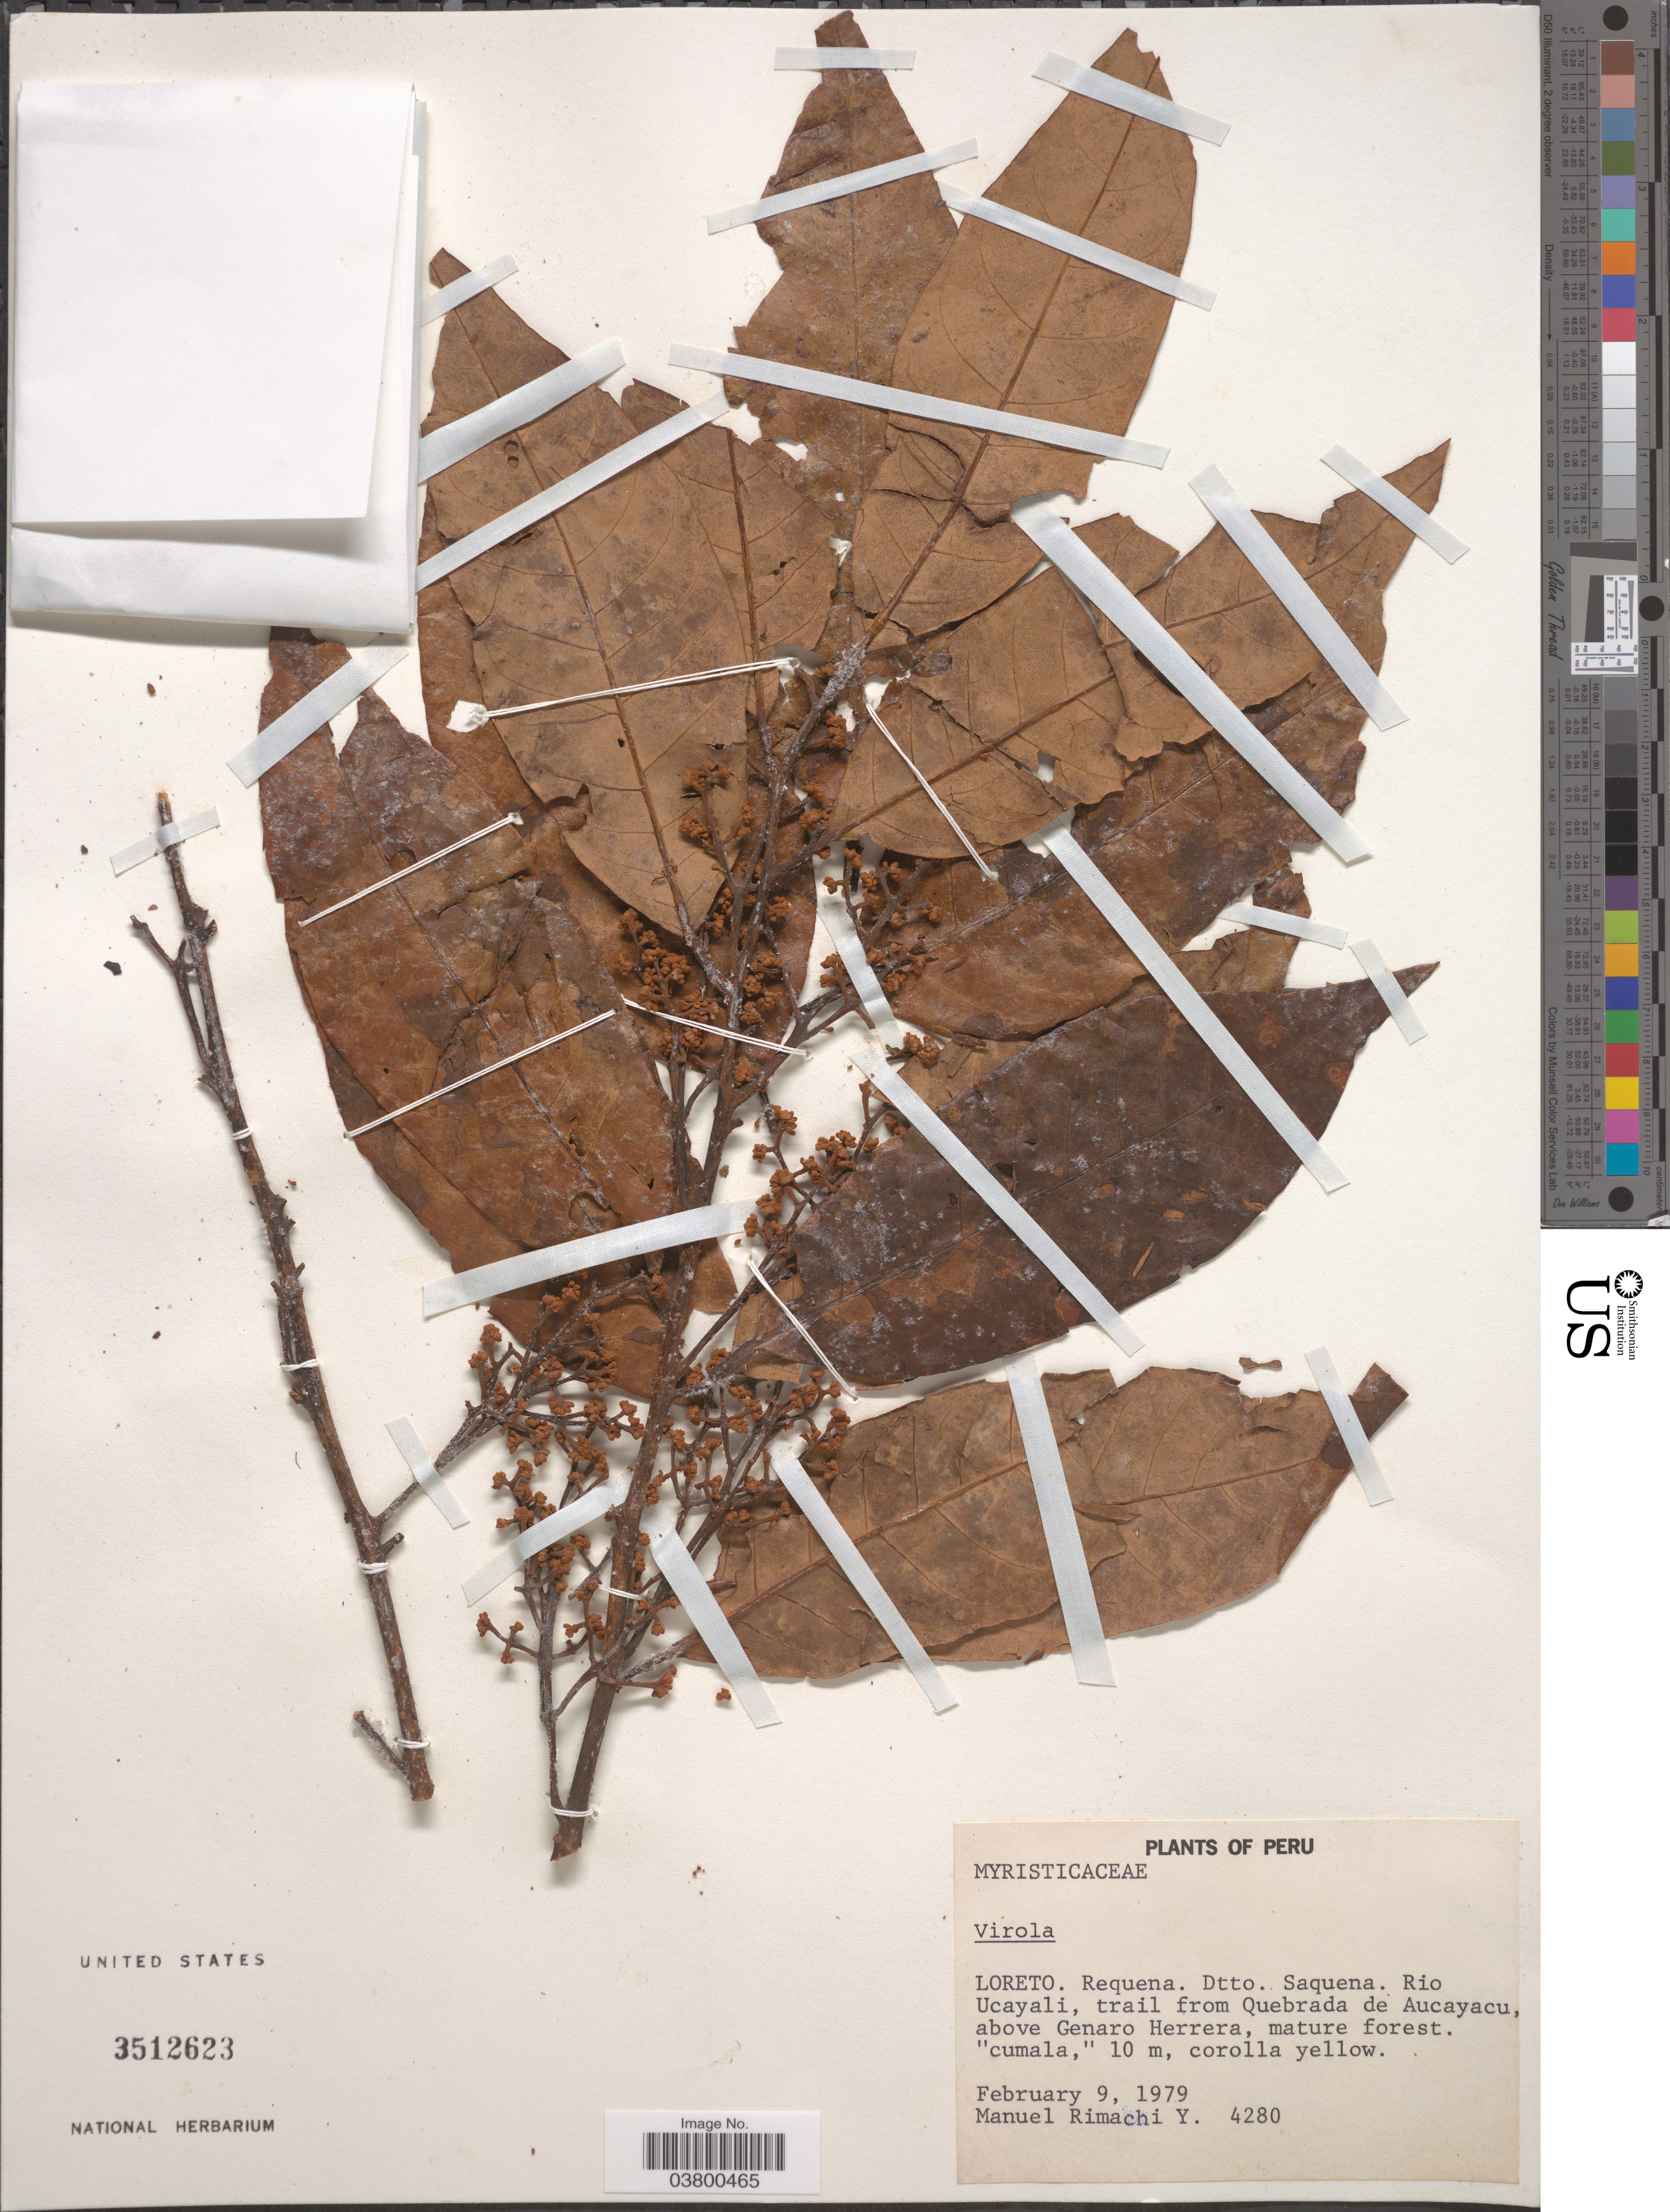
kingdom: Plantae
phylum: Tracheophyta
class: Magnoliopsida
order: Magnoliales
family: Myristicaceae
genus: Virola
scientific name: Virola sp.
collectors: M. Rimachi Y.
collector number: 4280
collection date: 1979-02-09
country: Peru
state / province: Loreto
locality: Requena. Dtto. Saquena. Rio Ucayayali, trail from Quebrada de Aucayacu, above Genaro Herrera.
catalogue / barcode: US 3512623